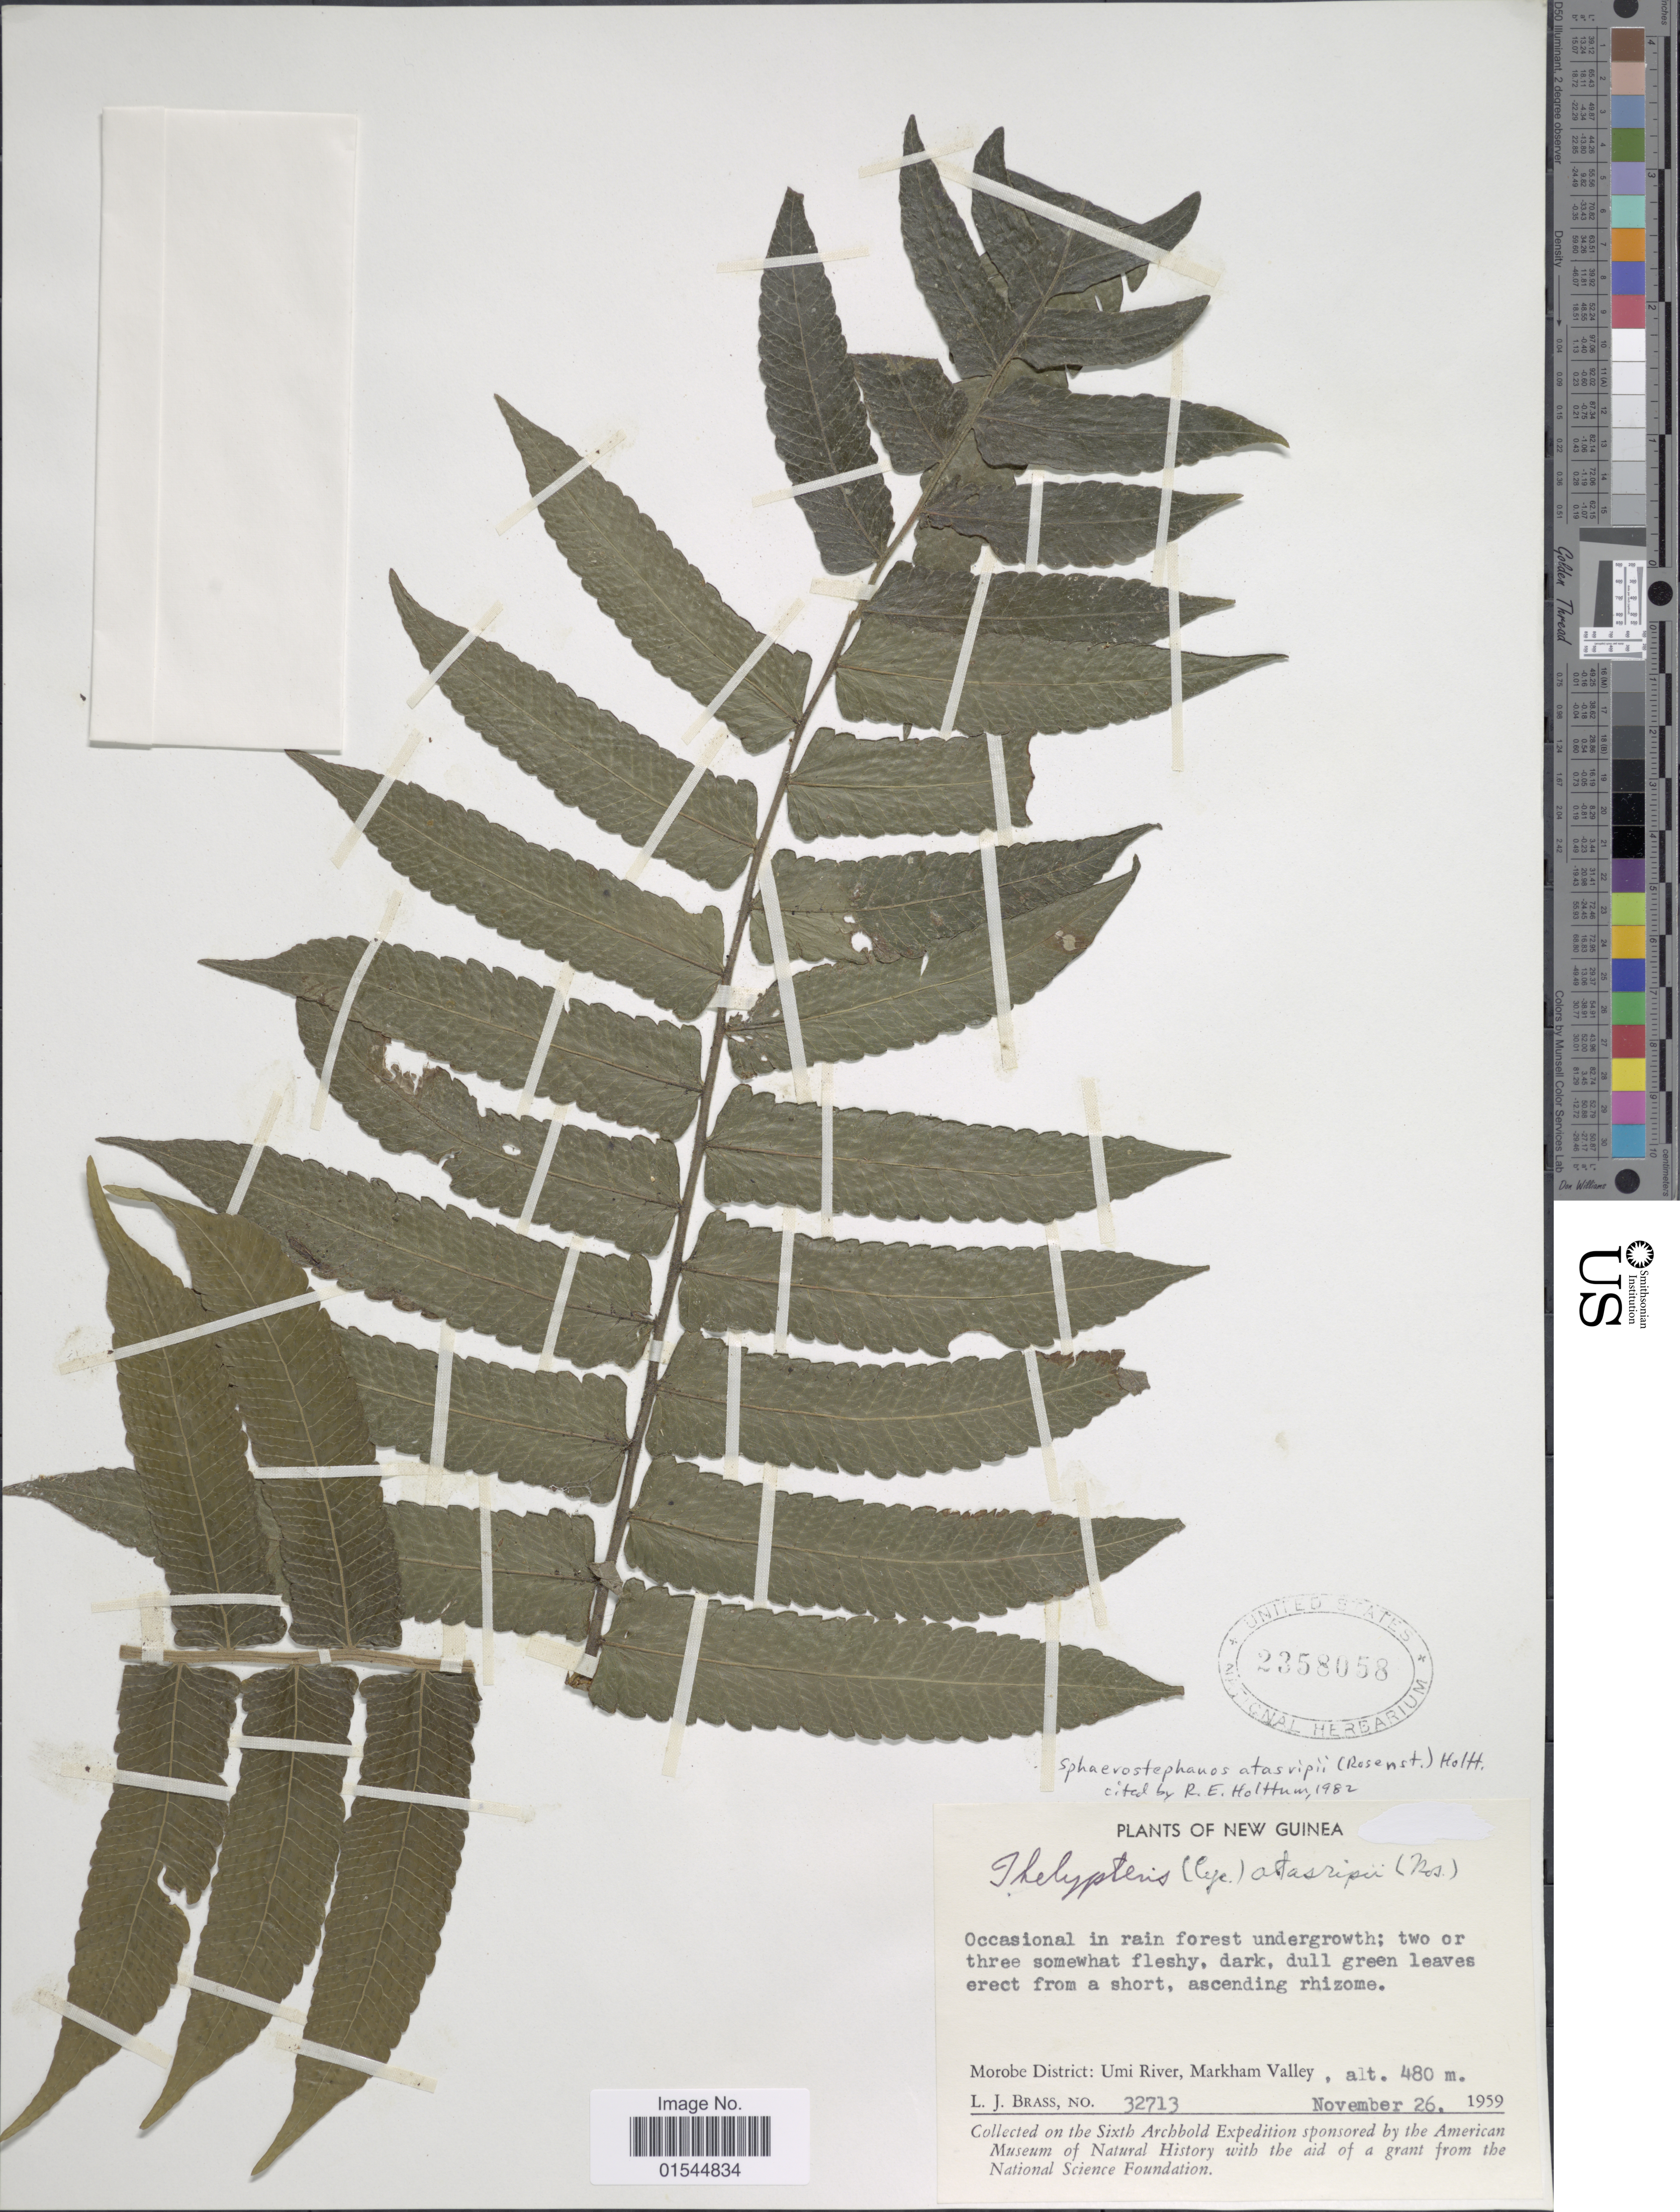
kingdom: Plantae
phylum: Tracheophyta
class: Polypodiopsida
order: Polypodiales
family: Thelypteridaceae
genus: Sphaerostephanos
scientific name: Sphaerostephanos atasripii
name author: (Rosenst.) Holttum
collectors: L. J. Brass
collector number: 32713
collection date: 1959-11-26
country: Papua New Guinea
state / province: Morobe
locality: New Guinea, Morobe District: Umi River, Markham Valley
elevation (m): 480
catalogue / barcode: US 2358058